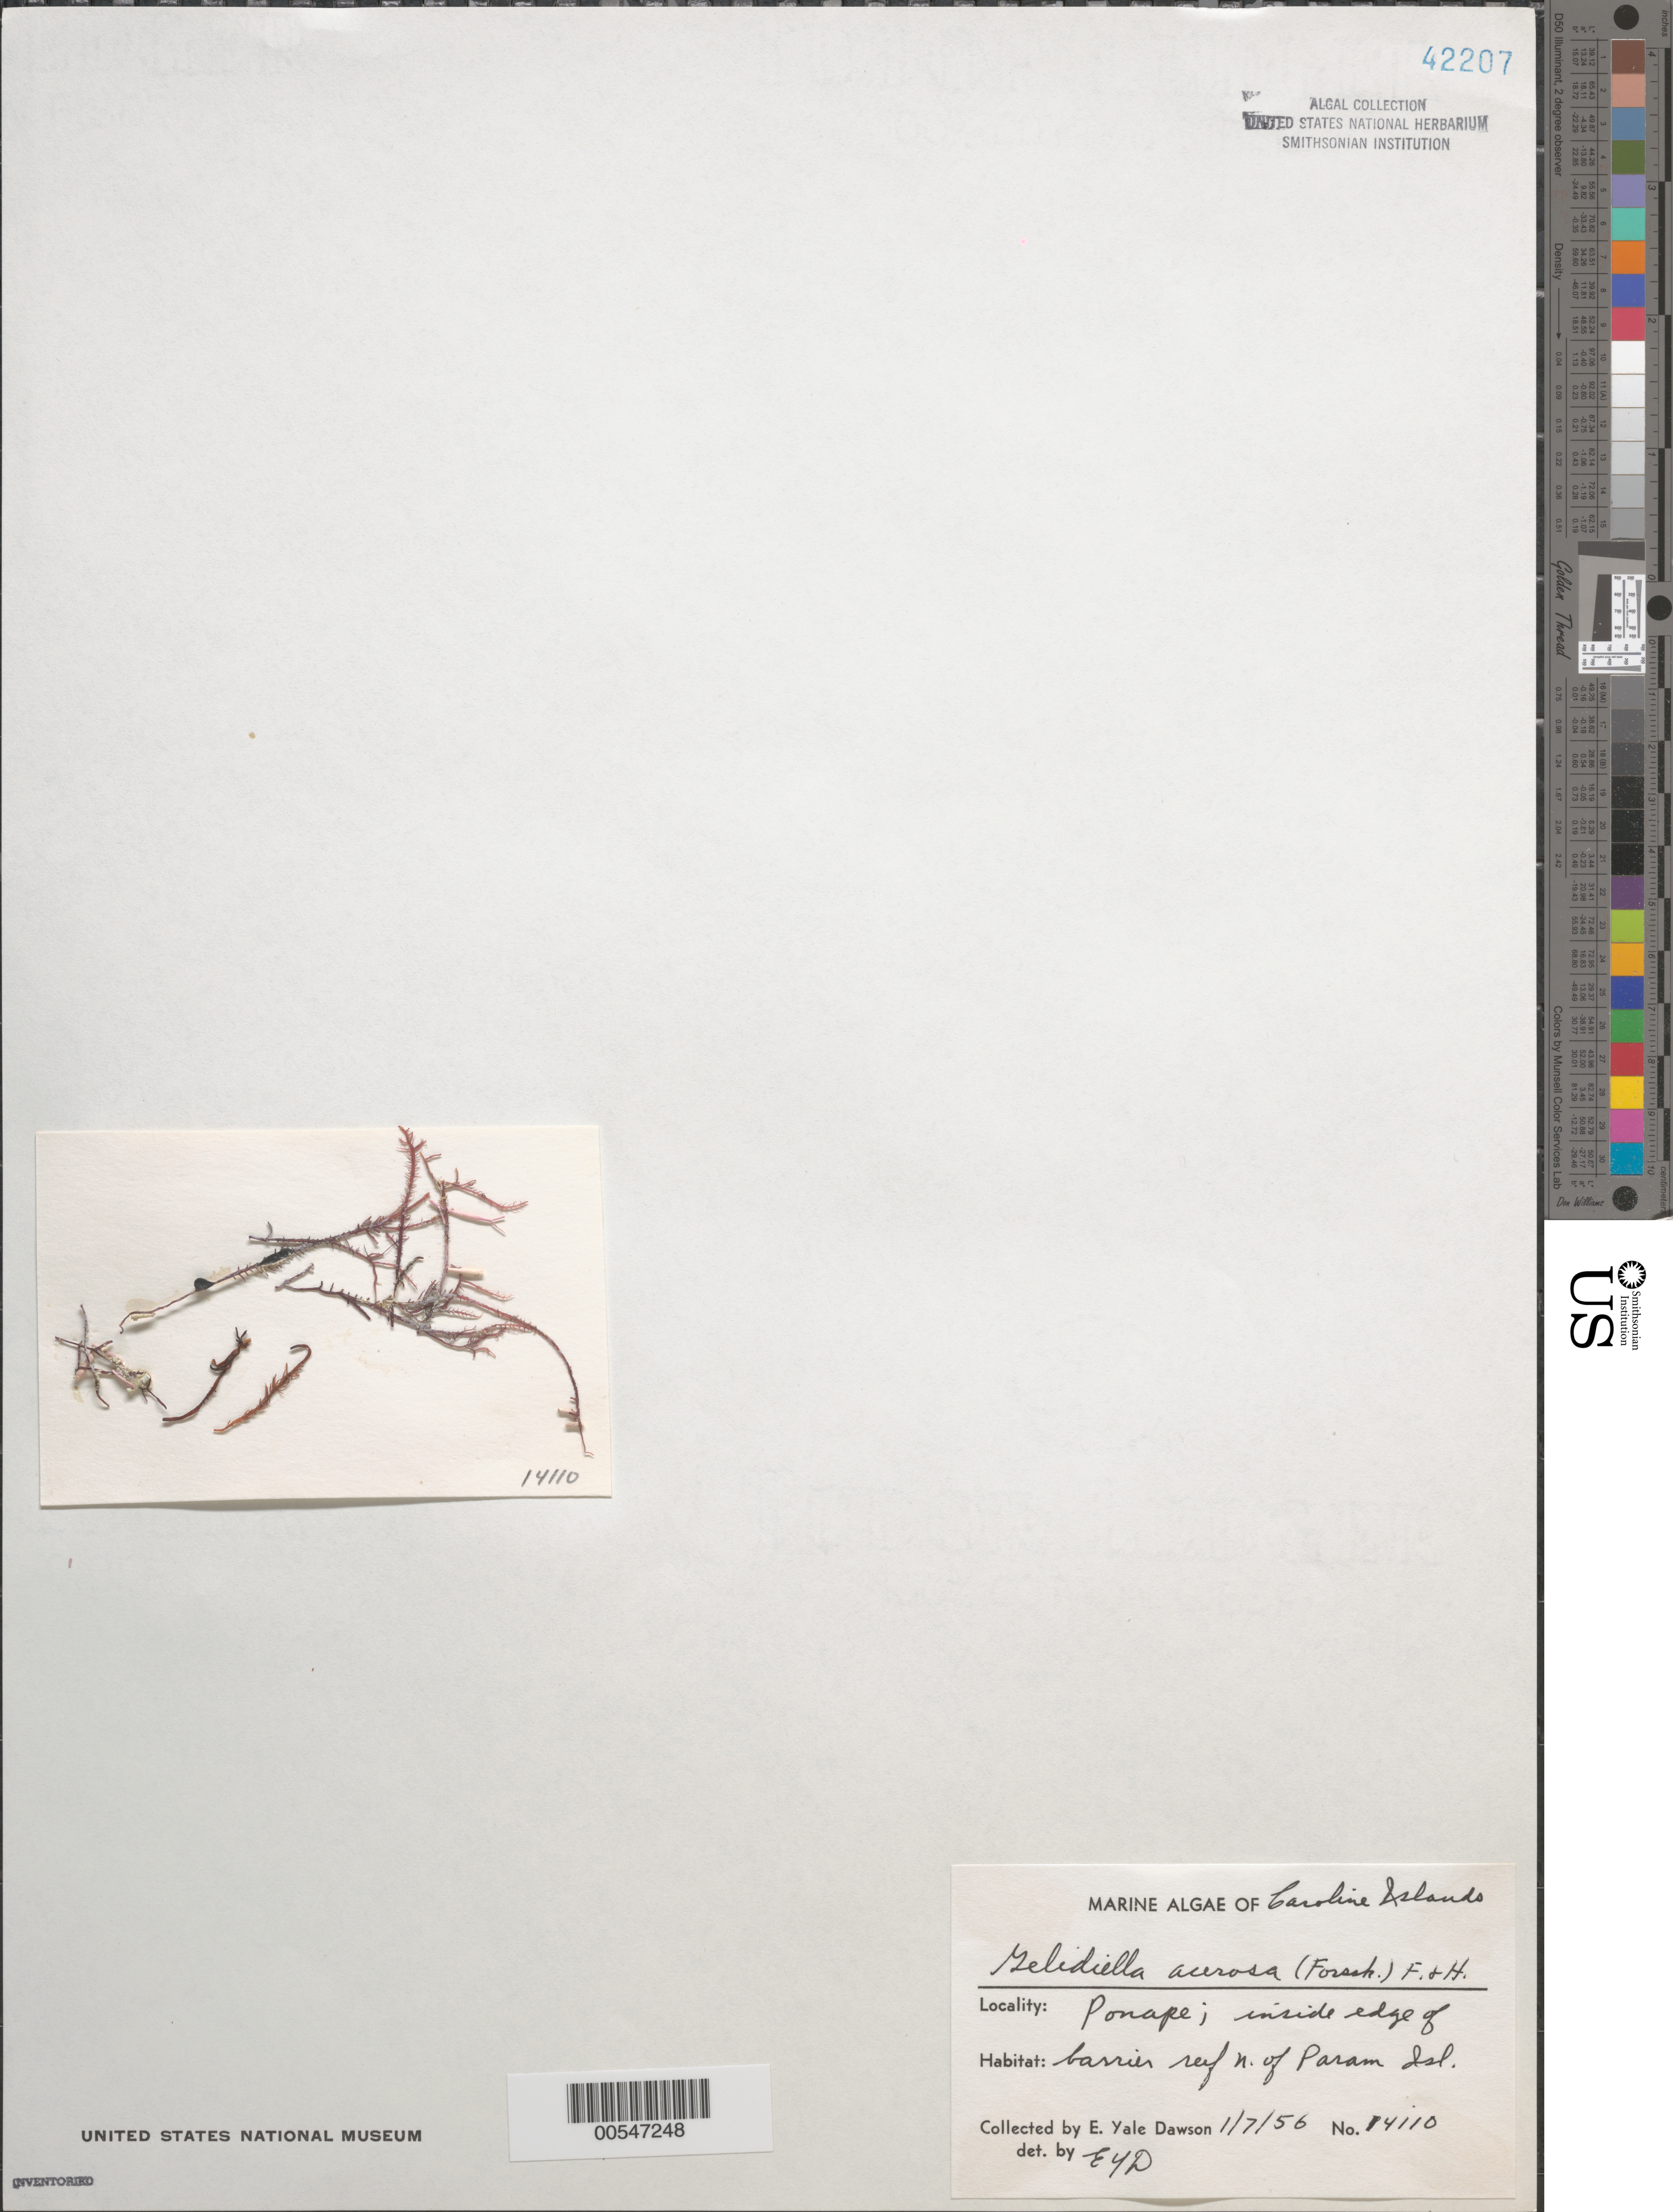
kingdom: Plantae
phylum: Rhodophyta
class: Florideophyceae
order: Gelidiales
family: Gelidiellaceae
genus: Gelidiella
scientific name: Gelidiella acerosa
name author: (Forssk.) Feldmann & G. Hamel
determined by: Dawson, E. Y.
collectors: E. Y. Dawson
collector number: EYD 14110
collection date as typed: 07 Jan 1956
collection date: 1956-01-07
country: Micronesia, Federated States of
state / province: Pohnpei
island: Pohnpei [Ponape]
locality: Reef north of Param Island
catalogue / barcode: US 42207